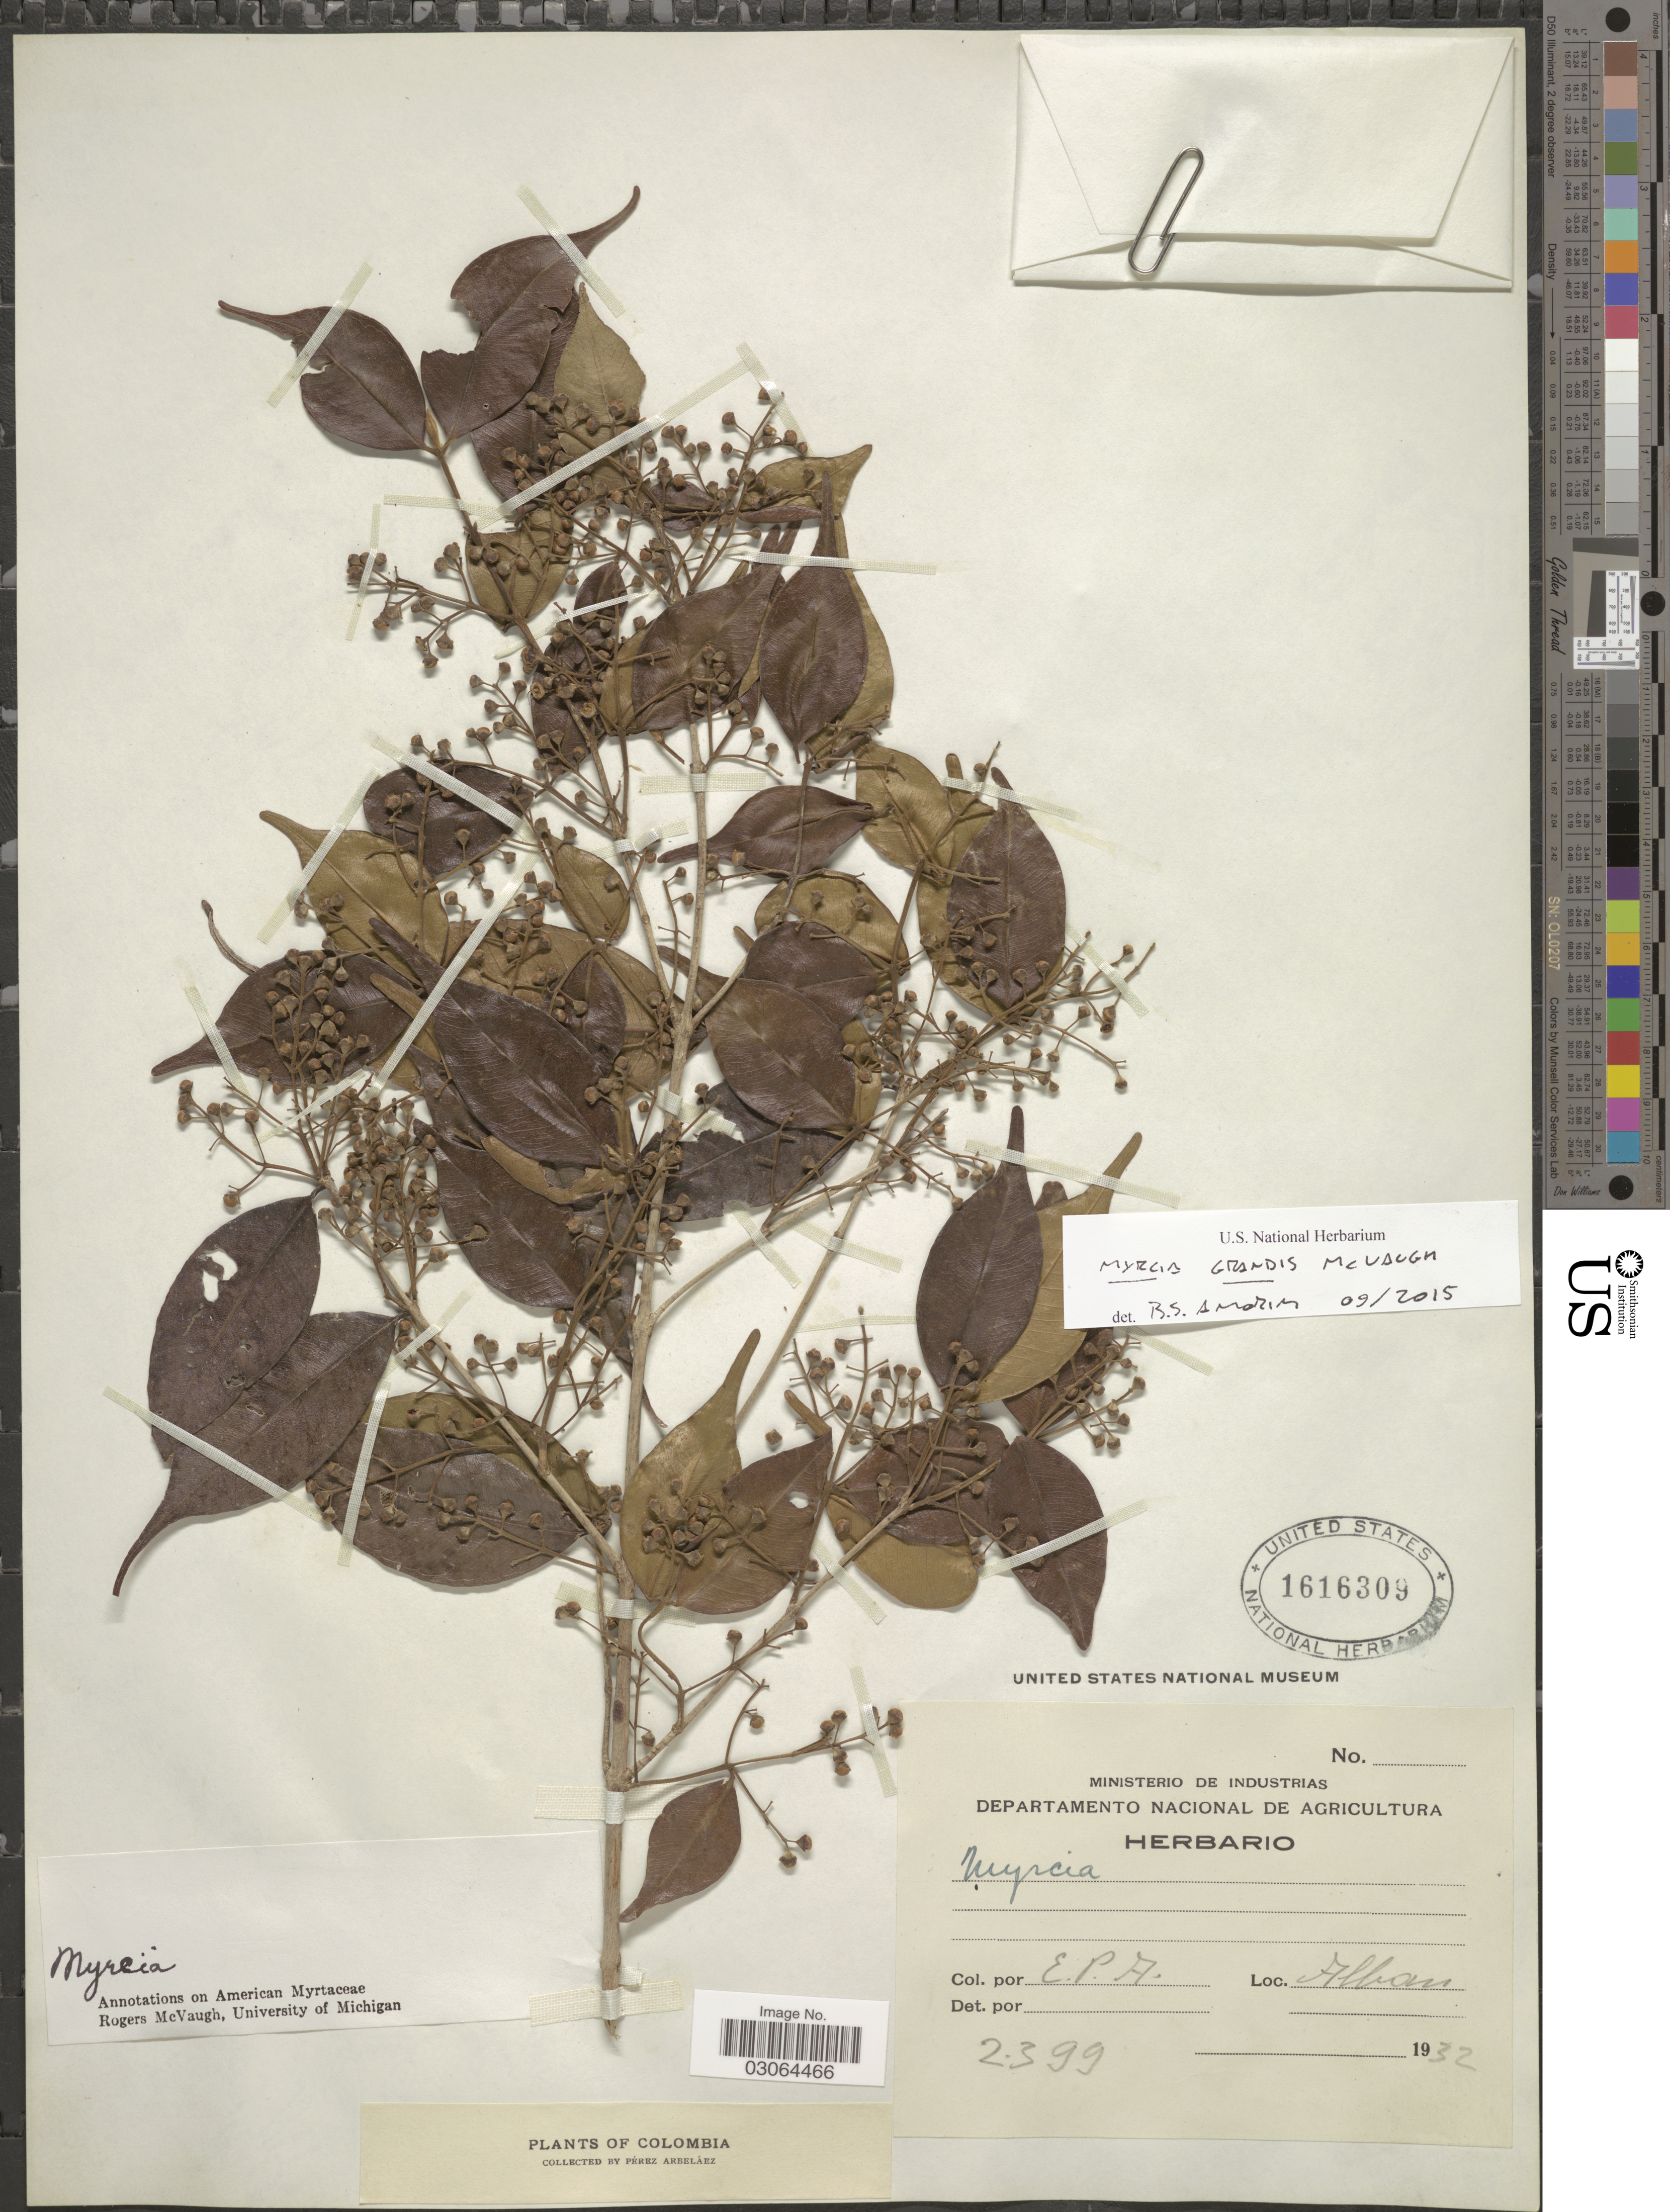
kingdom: Plantae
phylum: Tracheophyta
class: Magnoliopsida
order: Myrtales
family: Myrtaceae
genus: Myrcia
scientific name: Myrcia grandis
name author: McVaugh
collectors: E. Pérez Arbeláez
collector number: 2399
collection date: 1932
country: Colombia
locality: Alban.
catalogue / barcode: US 1616309